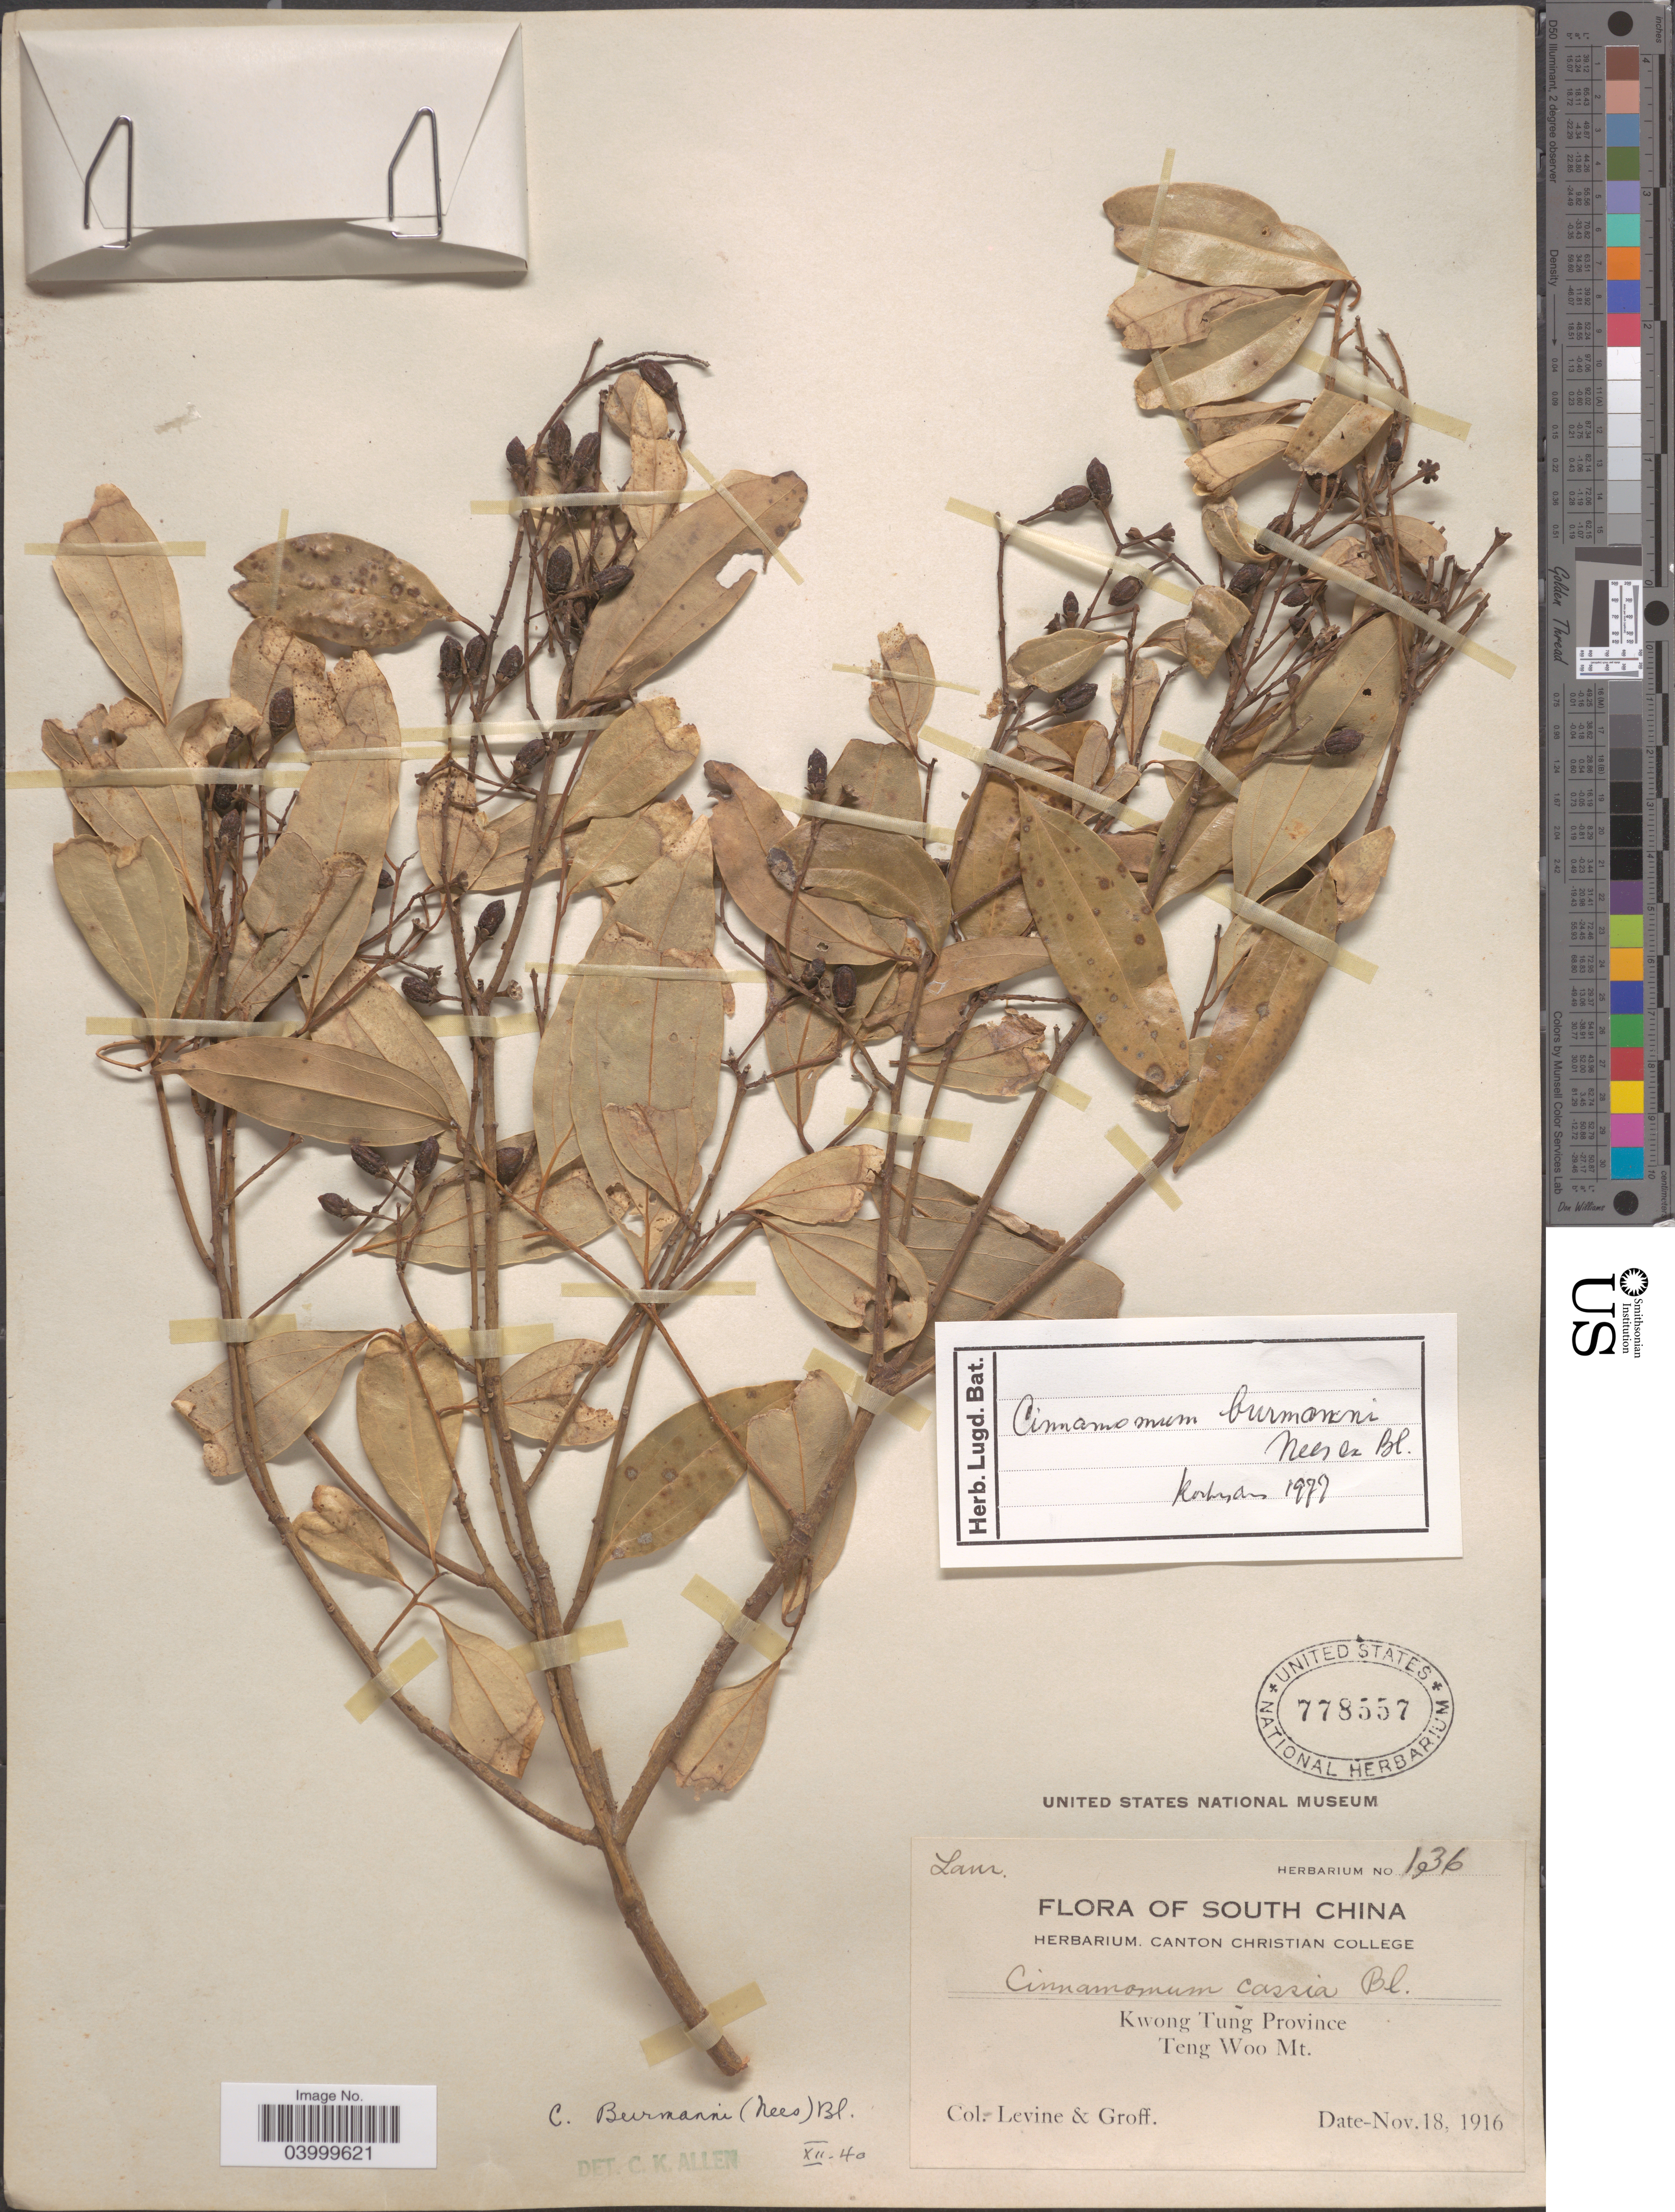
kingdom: Plantae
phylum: Tracheophyta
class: Magnoliopsida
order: Laurales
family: Lauraceae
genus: Cinnamomum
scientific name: Cinnamomum burmannii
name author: (Nees & T. Nees) Blume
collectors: -. Levine & -- Groff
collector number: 136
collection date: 1916-11-18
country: China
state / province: Guangdong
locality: South China. Kwong Tung Province. Teng Woo Mt.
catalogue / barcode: US 778557